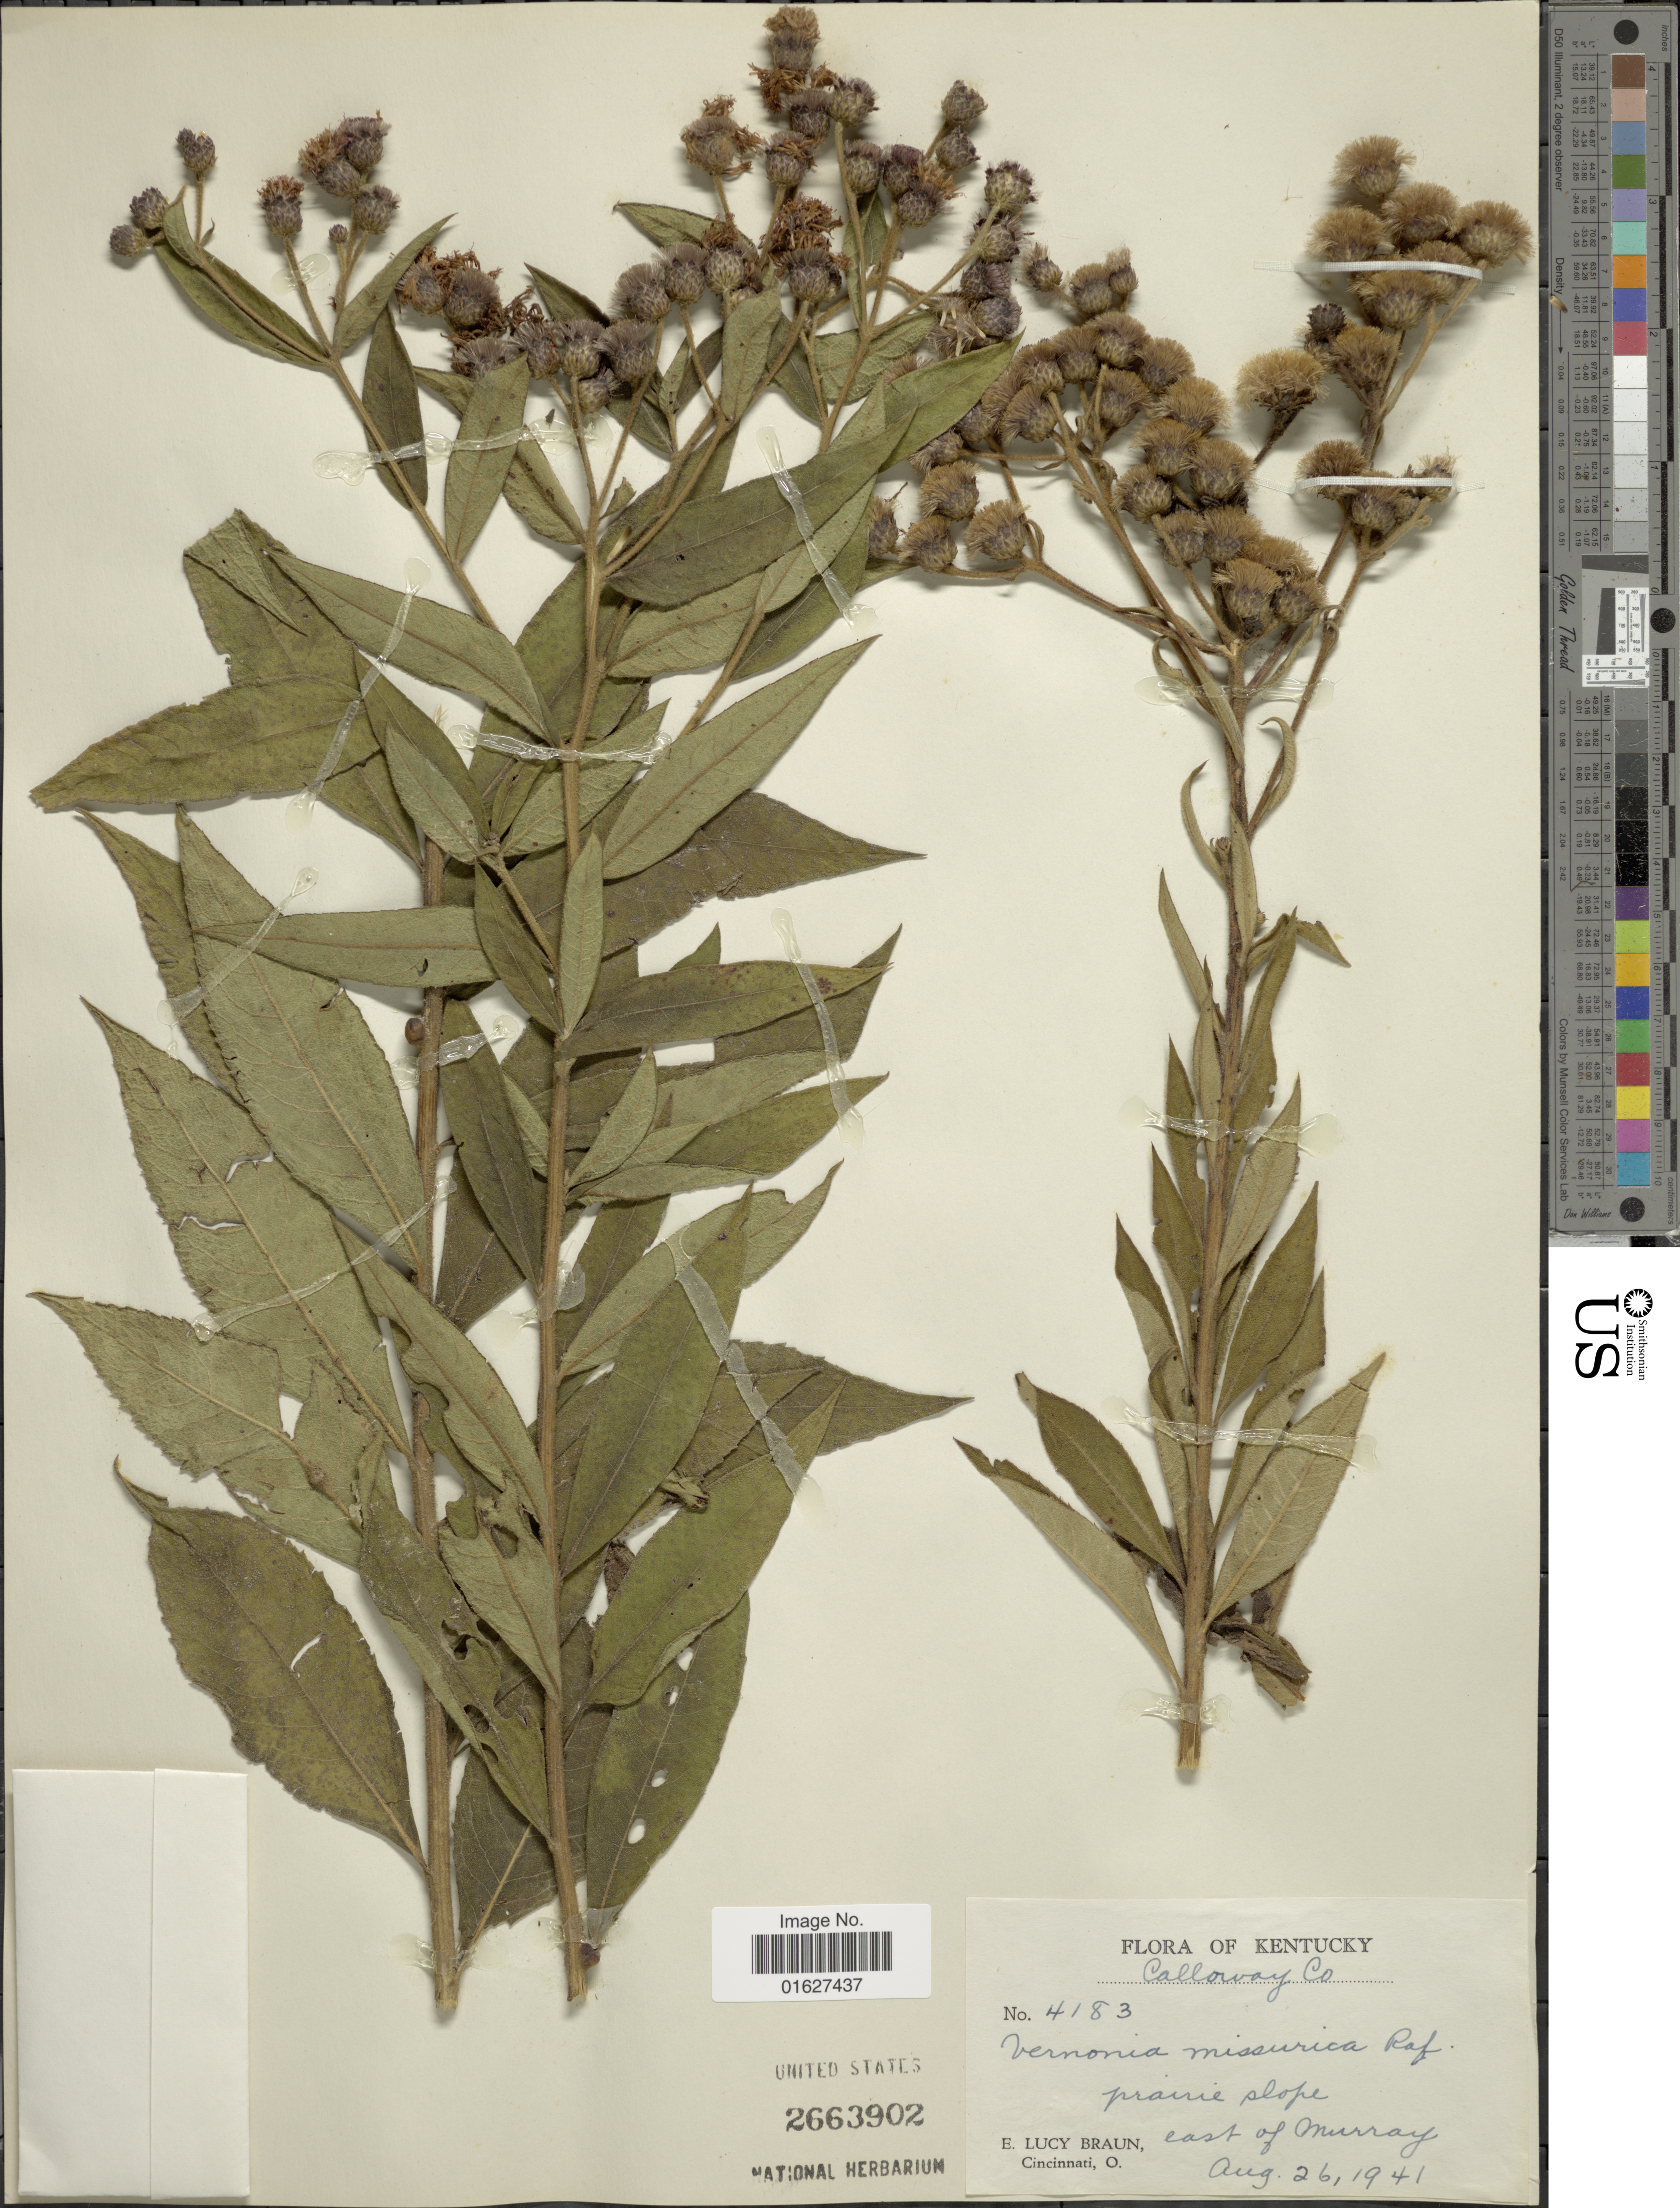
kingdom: Plantae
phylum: Tracheophyta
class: Magnoliopsida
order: Asterales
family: Asteraceae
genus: Vernonia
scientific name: Vernonia missurica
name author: Raf.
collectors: E. L. Braun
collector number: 4183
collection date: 1941-08-26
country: United States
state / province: Kentucky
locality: Kentucky. prairie slope east of Murray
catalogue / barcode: US 2663902